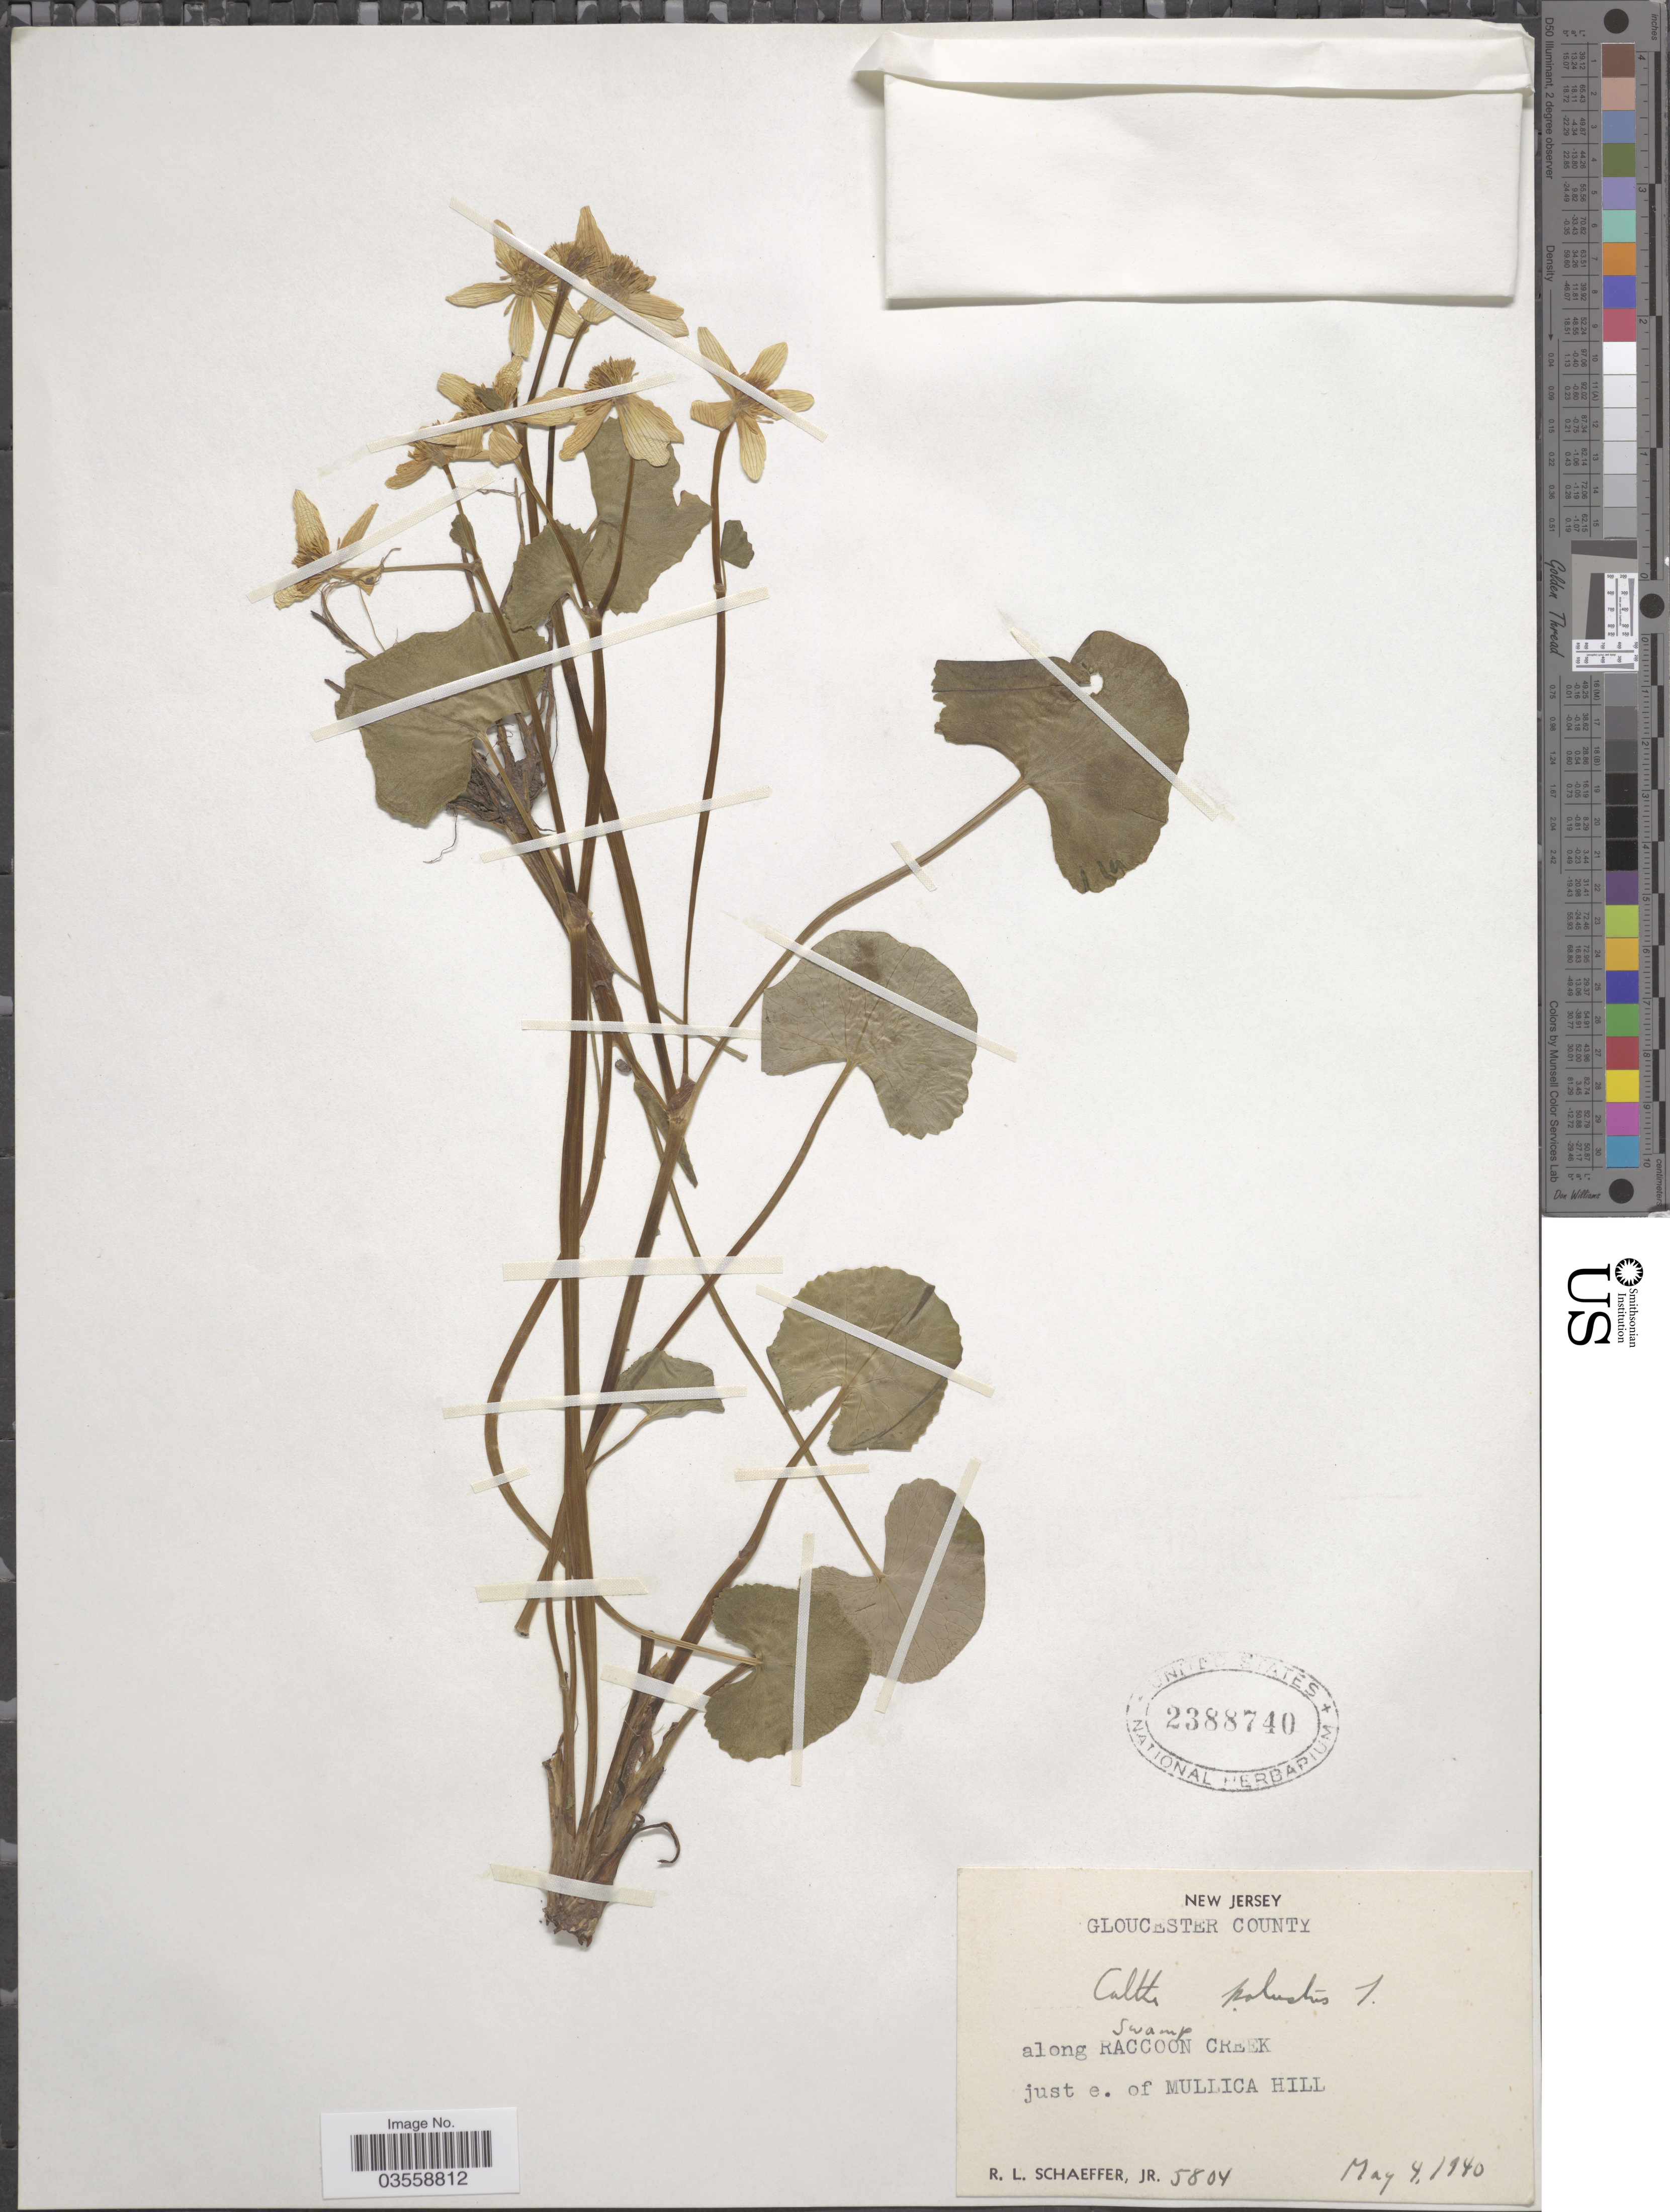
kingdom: Plantae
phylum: Tracheophyta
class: Magnoliopsida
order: Ranunculales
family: Ranunculaceae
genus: Caltha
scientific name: Caltha palustris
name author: L.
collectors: R. L. Schaeffer Jr.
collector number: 5804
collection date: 1940-05-04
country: United States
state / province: New Jersey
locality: Gloucester County. Swamp along Raccoon Creek just e. of Mullica Hill.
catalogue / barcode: US 2388740